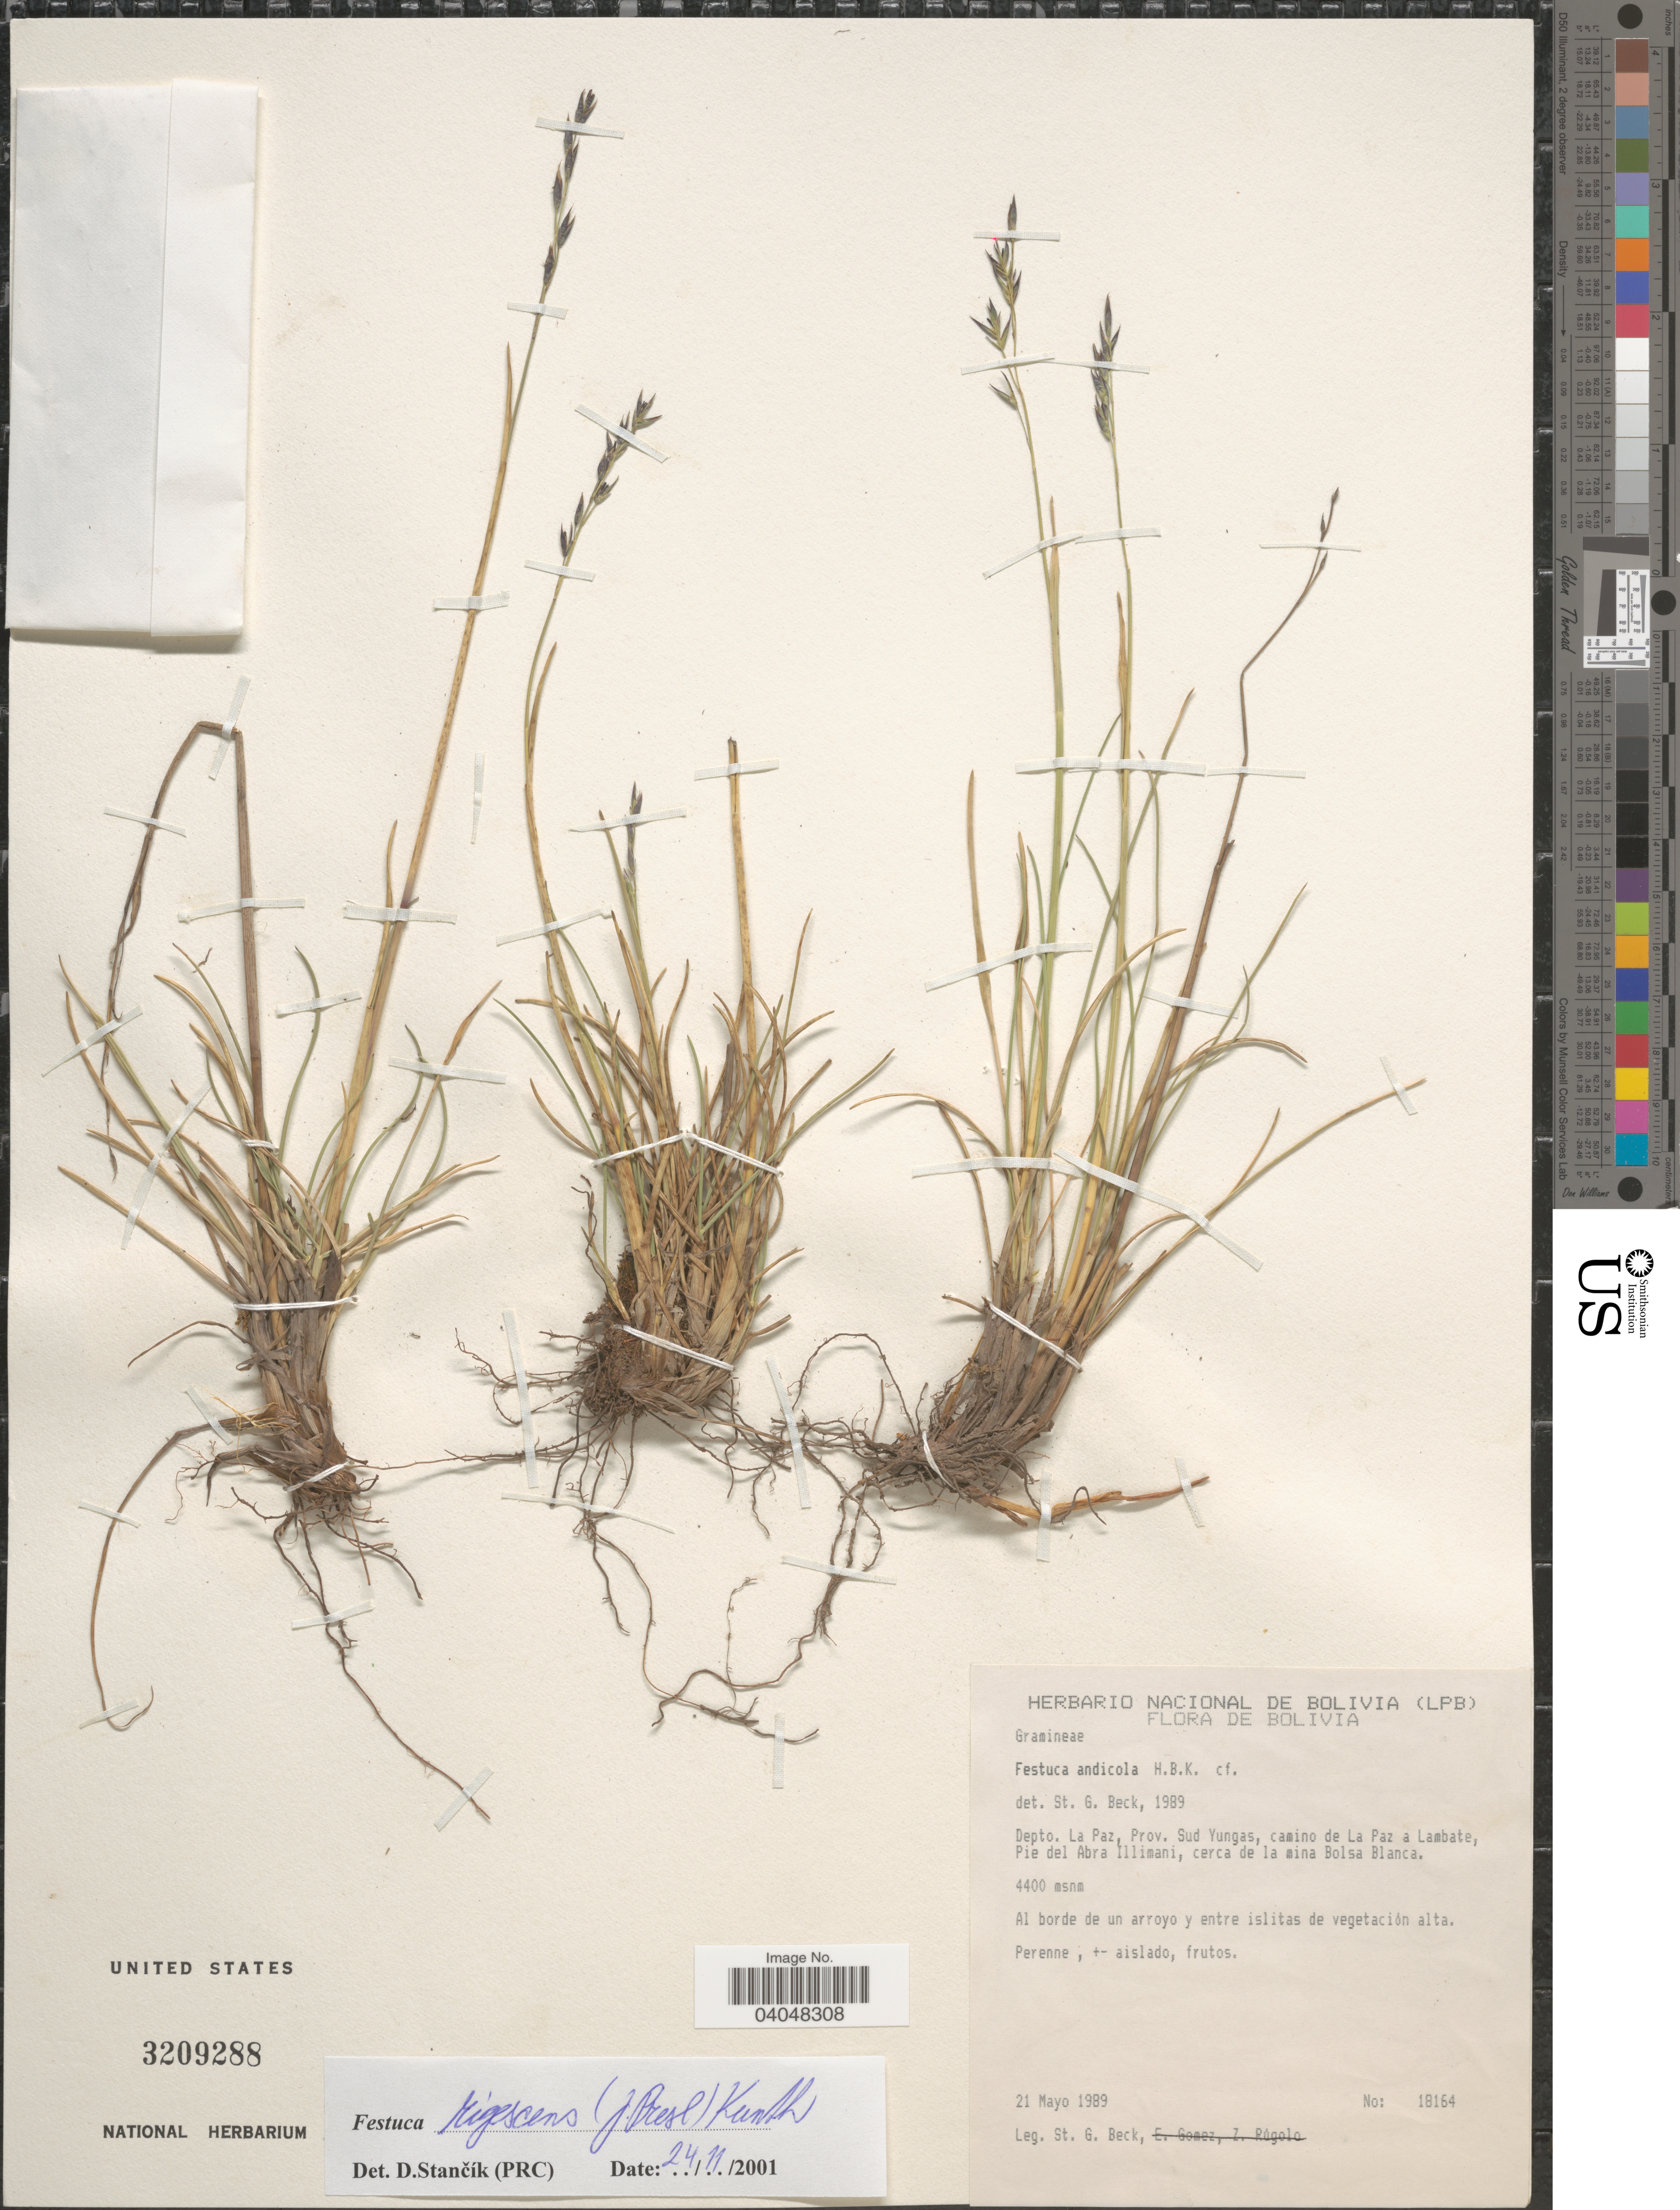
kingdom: Plantae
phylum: Tracheophyta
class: Liliopsida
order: Poales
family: Poaceae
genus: Festuca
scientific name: Festuca rigescens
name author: (J. Presl) Kunth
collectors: S. G. Beck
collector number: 18164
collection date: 1989-05-21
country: Bolivia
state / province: La Paz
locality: Depto. La Paz, Prov. Sud Yungas, camino de La Paz a Lambate, Pie del Abra Illimani, cerca de la mina Bolsa Blanca. Al borde de un arroyo y entre islitas de vegetación alta.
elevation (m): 4400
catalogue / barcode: US 3209288